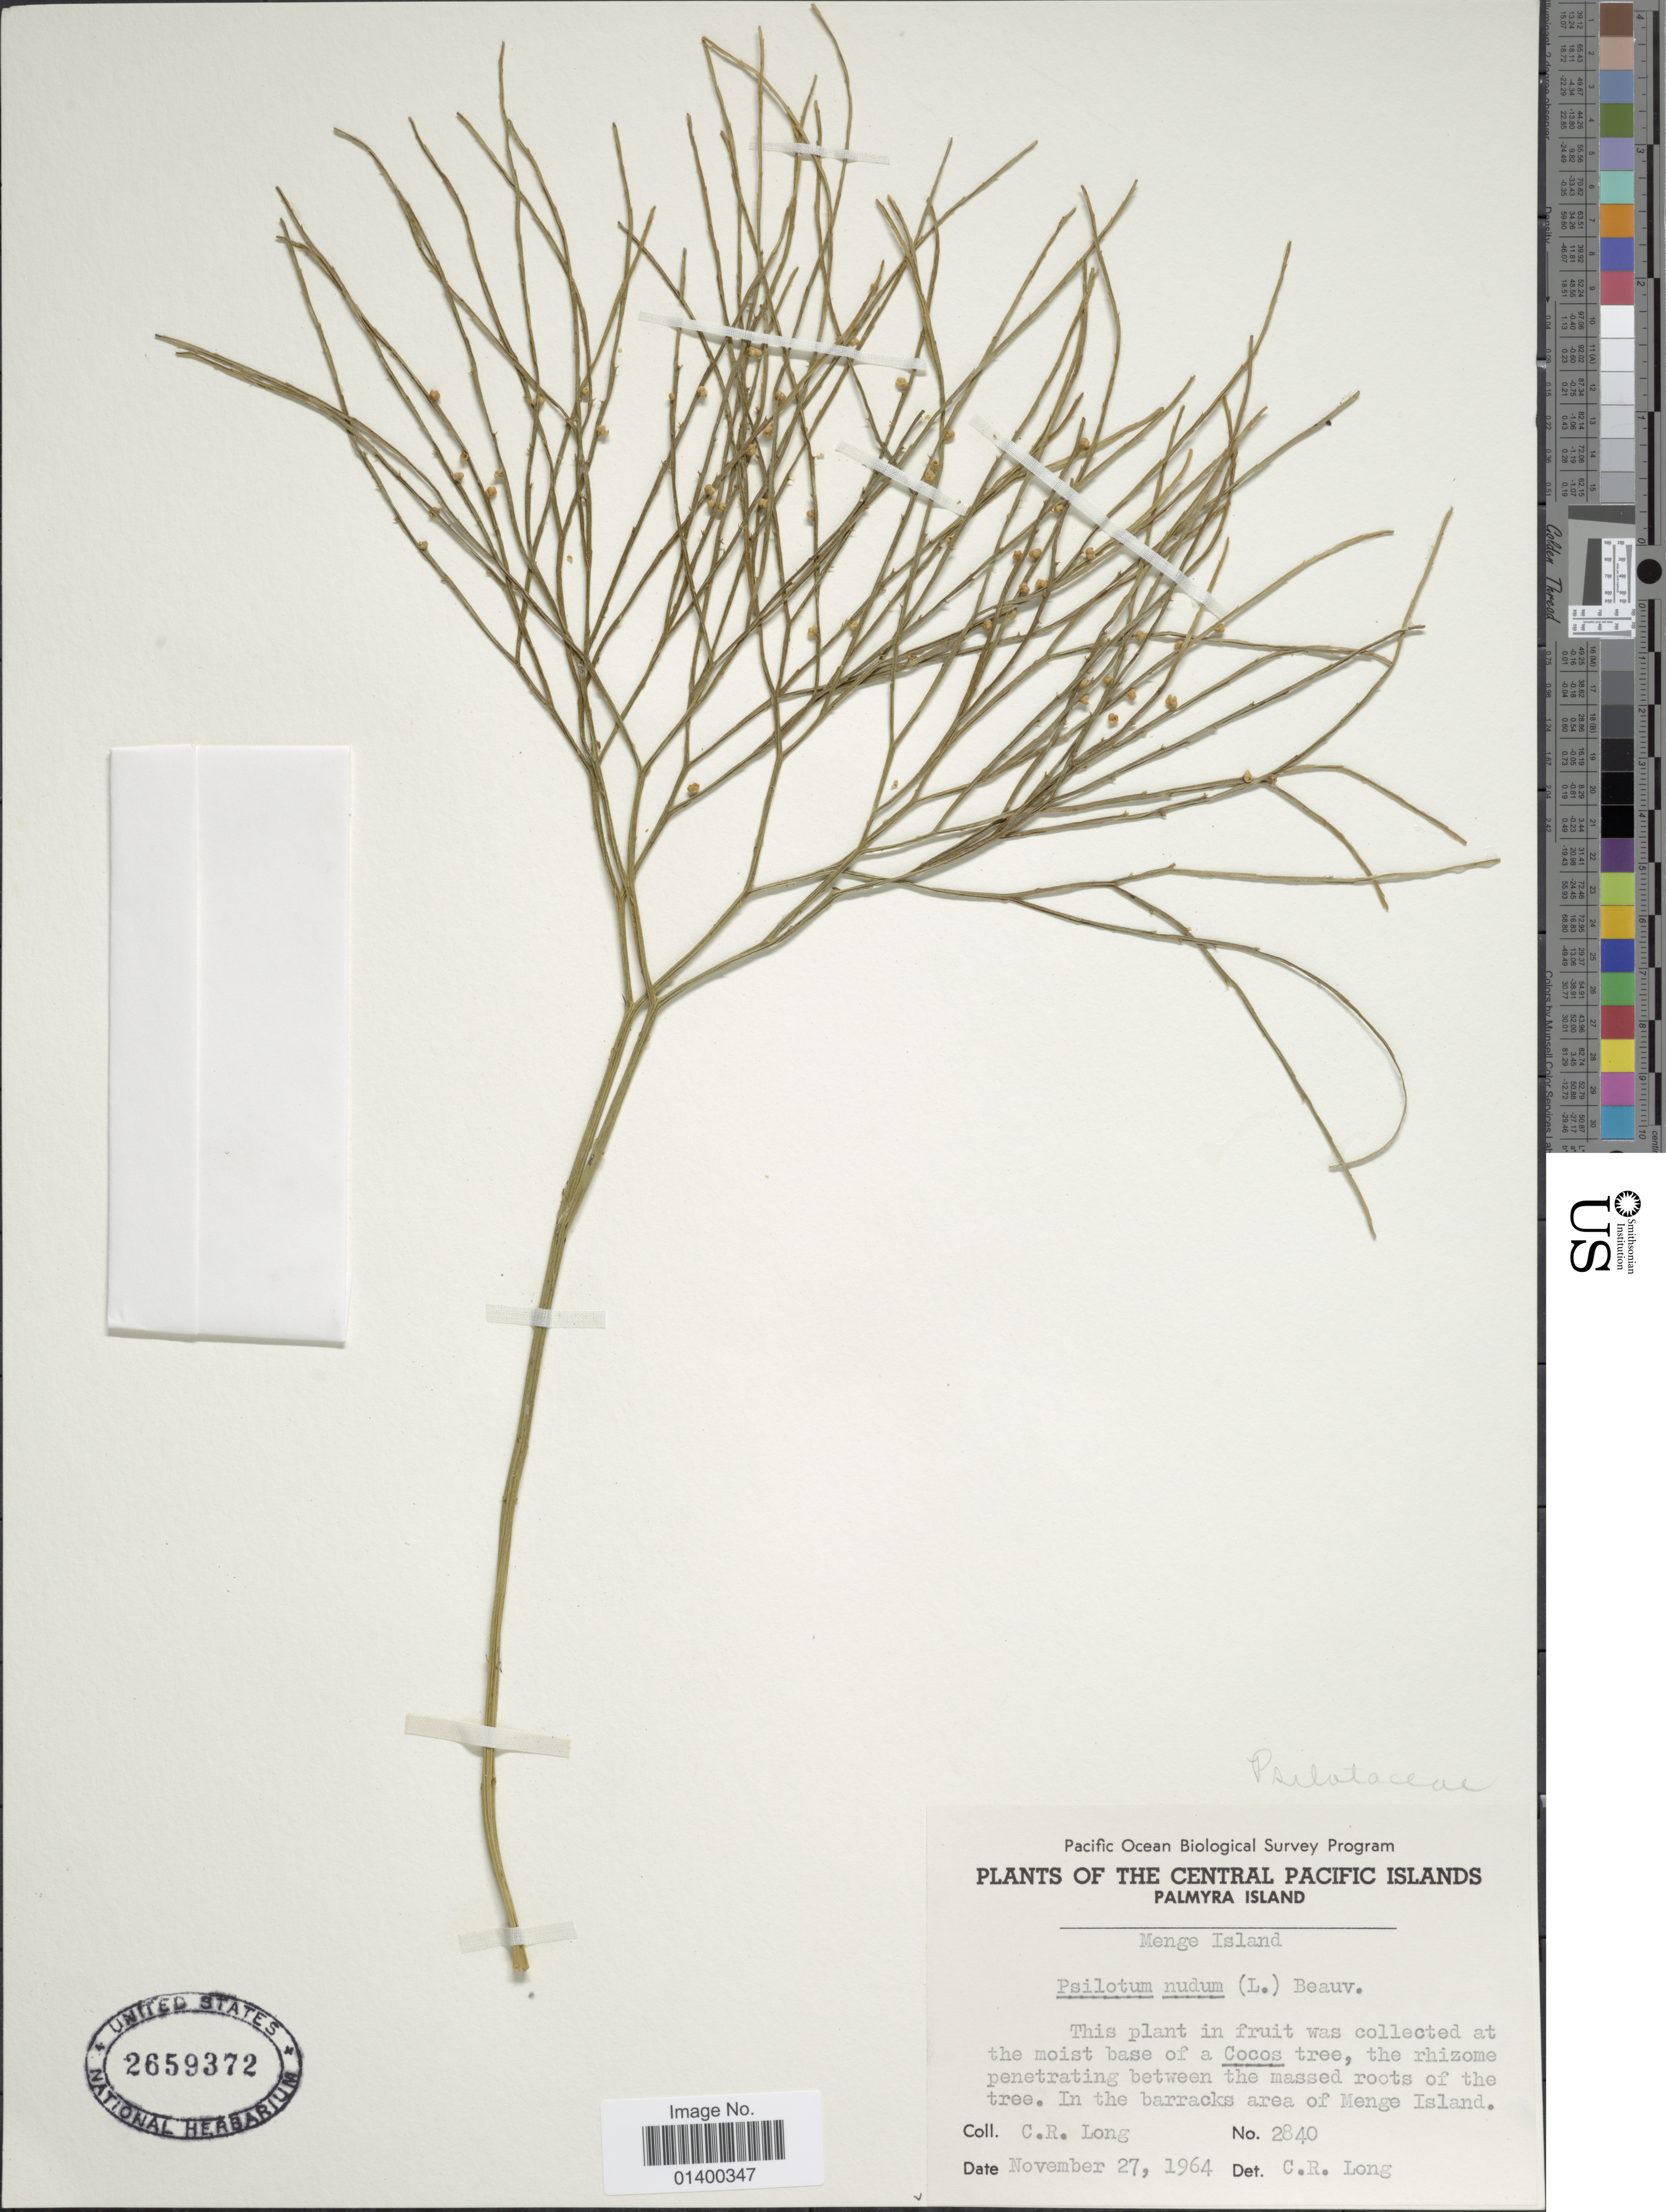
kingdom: Plantae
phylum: Tracheophyta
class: Polypodiopsida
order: Psilotales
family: Psilotaceae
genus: Psilotum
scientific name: Psilotum nudum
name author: (L.) P. Beauv.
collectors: C. R. Long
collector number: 2840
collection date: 1964-11-27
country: U.S. Administered Pacific Islands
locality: Central Pacific islands, Palmyra island, Menge island, in barracks area of Menge island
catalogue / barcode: US 2659372